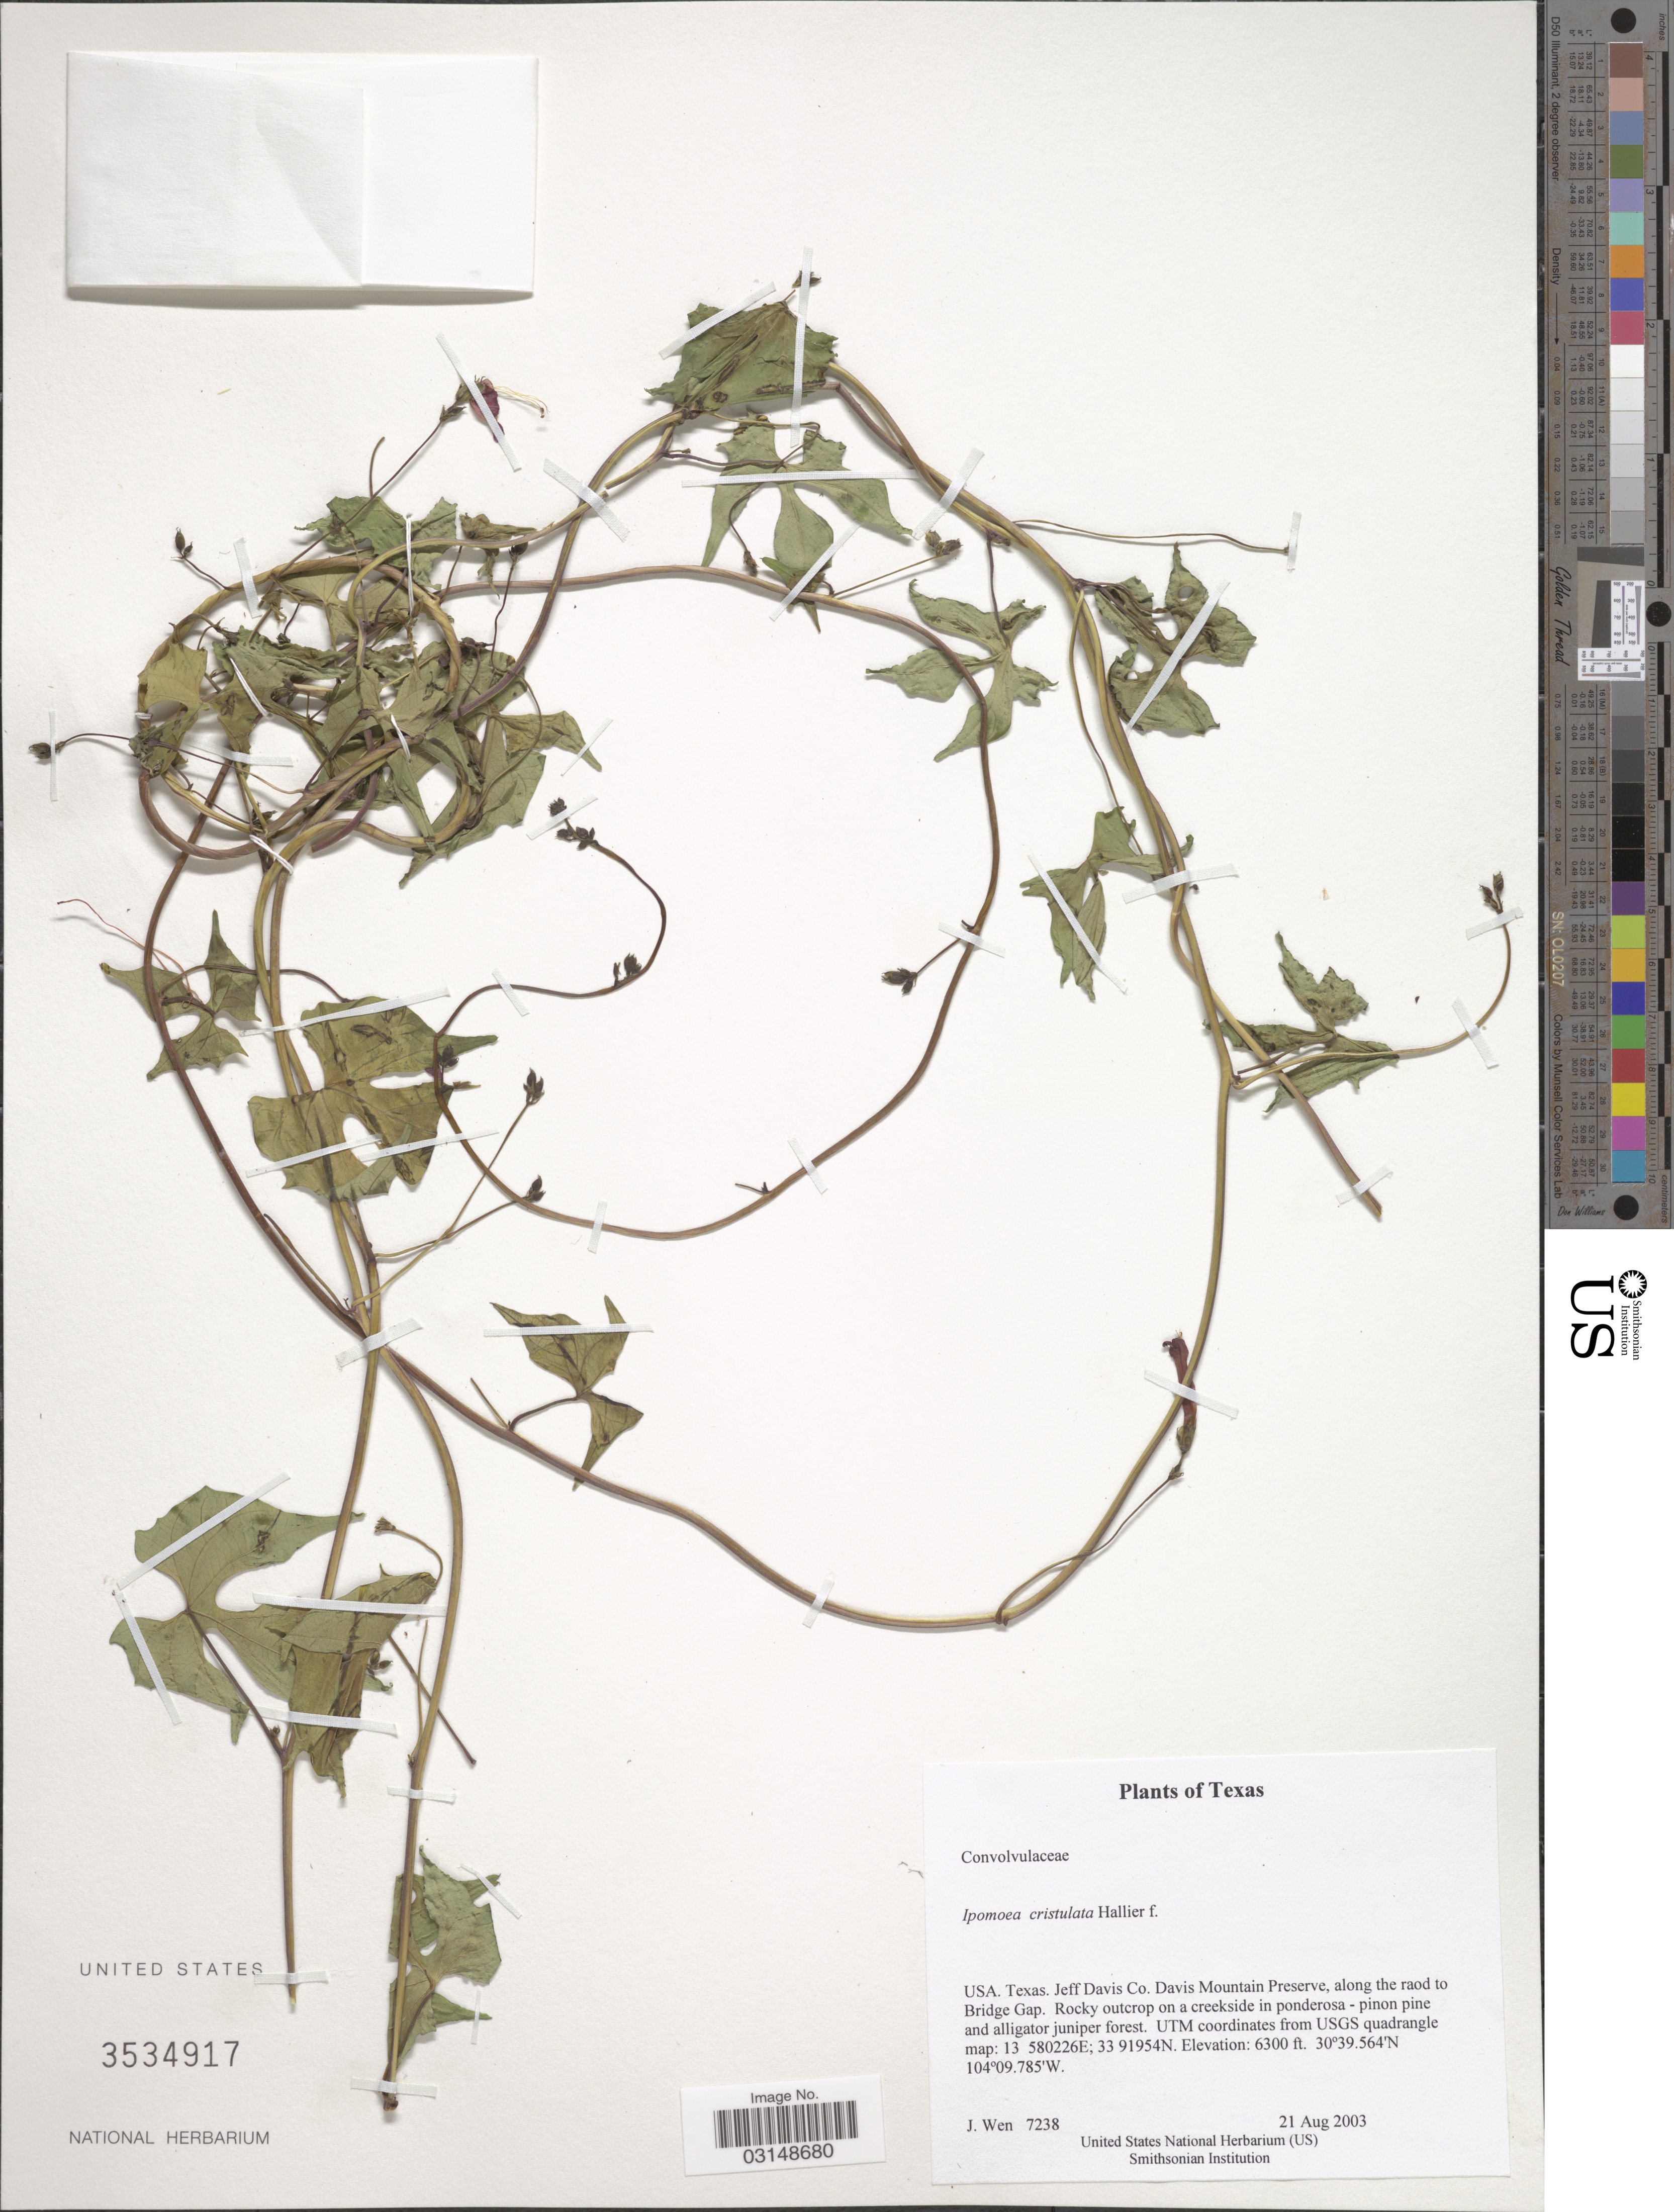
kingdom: Plantae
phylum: Tracheophyta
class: Magnoliopsida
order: Solanales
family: Convolvulaceae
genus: Ipomoea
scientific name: Ipomoea cristulata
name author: Hallier f.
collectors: J. Wen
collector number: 7238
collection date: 2003-08-21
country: United States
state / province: Texas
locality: Jeff Davis Co., Davis Mountain Preserve, along the road to Bridge Gap.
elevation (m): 1920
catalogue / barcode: US 3534917